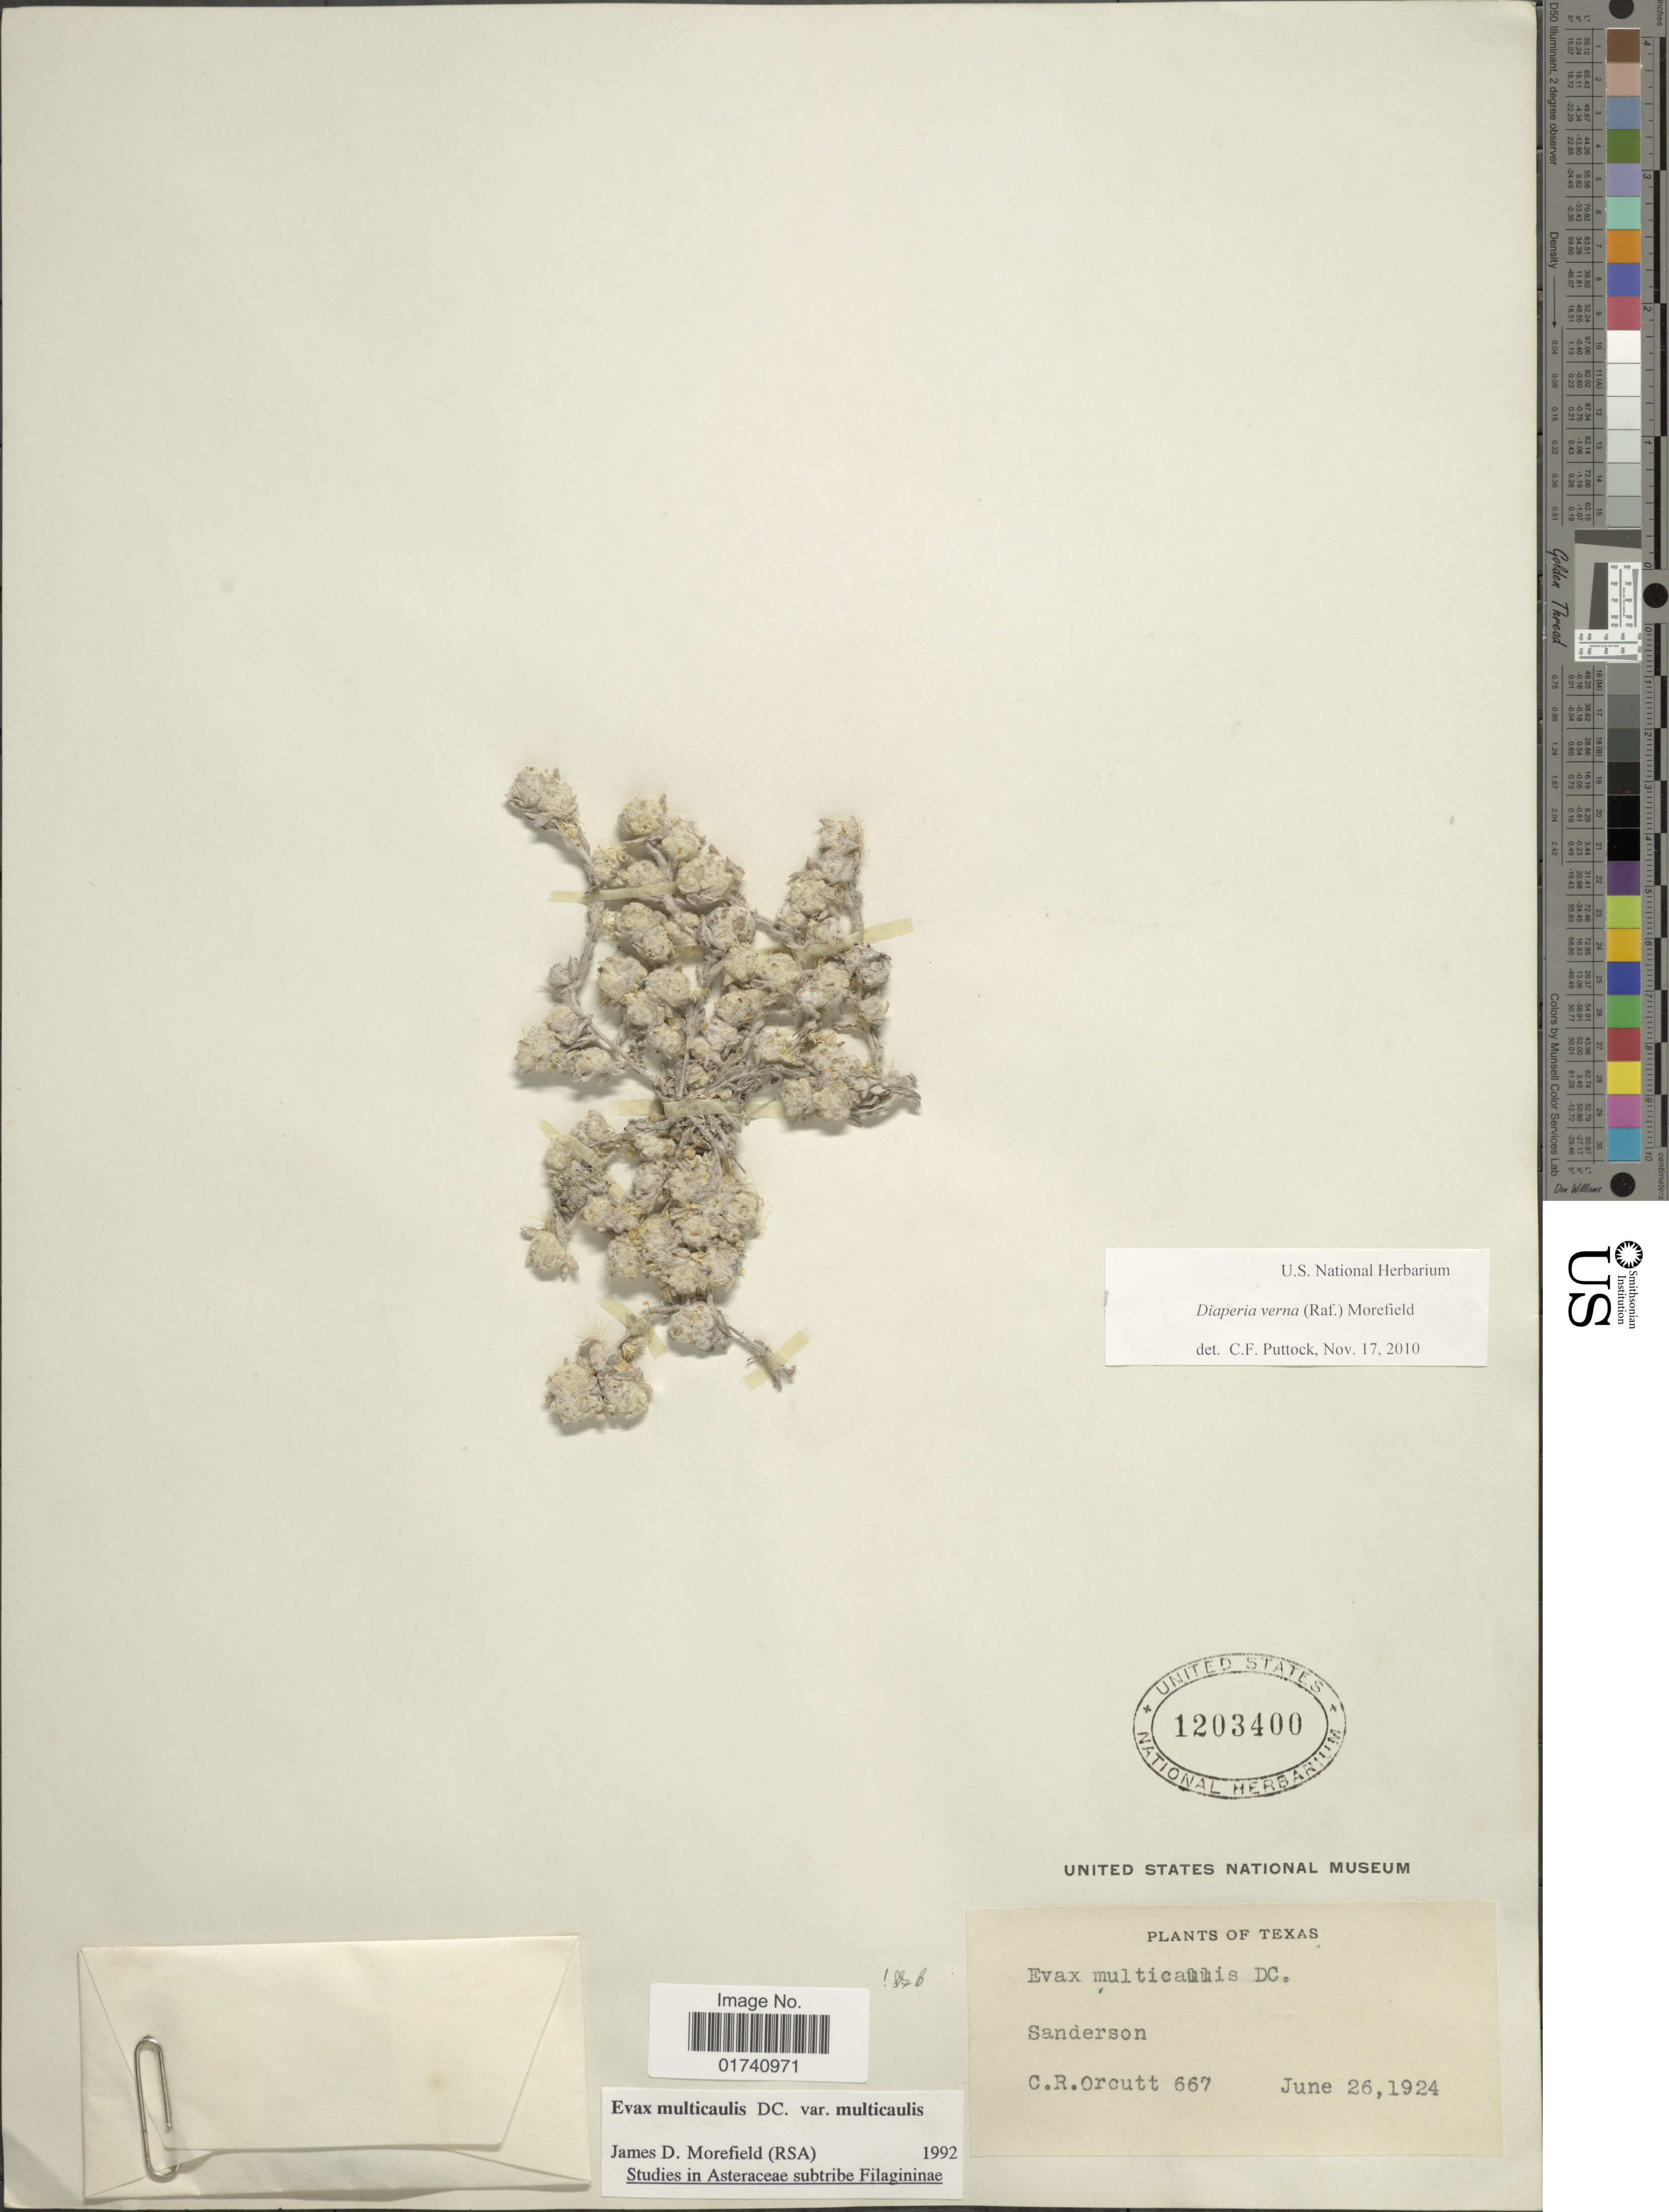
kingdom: Plantae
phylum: Tracheophyta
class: Magnoliopsida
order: Asterales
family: Asteraceae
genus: Diaperia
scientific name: Diaperia verna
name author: (Raf.) Morefield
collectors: C. R. Orcutt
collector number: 667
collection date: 1924-06-26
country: United States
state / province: Texas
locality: Sanderson.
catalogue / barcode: US 1203400